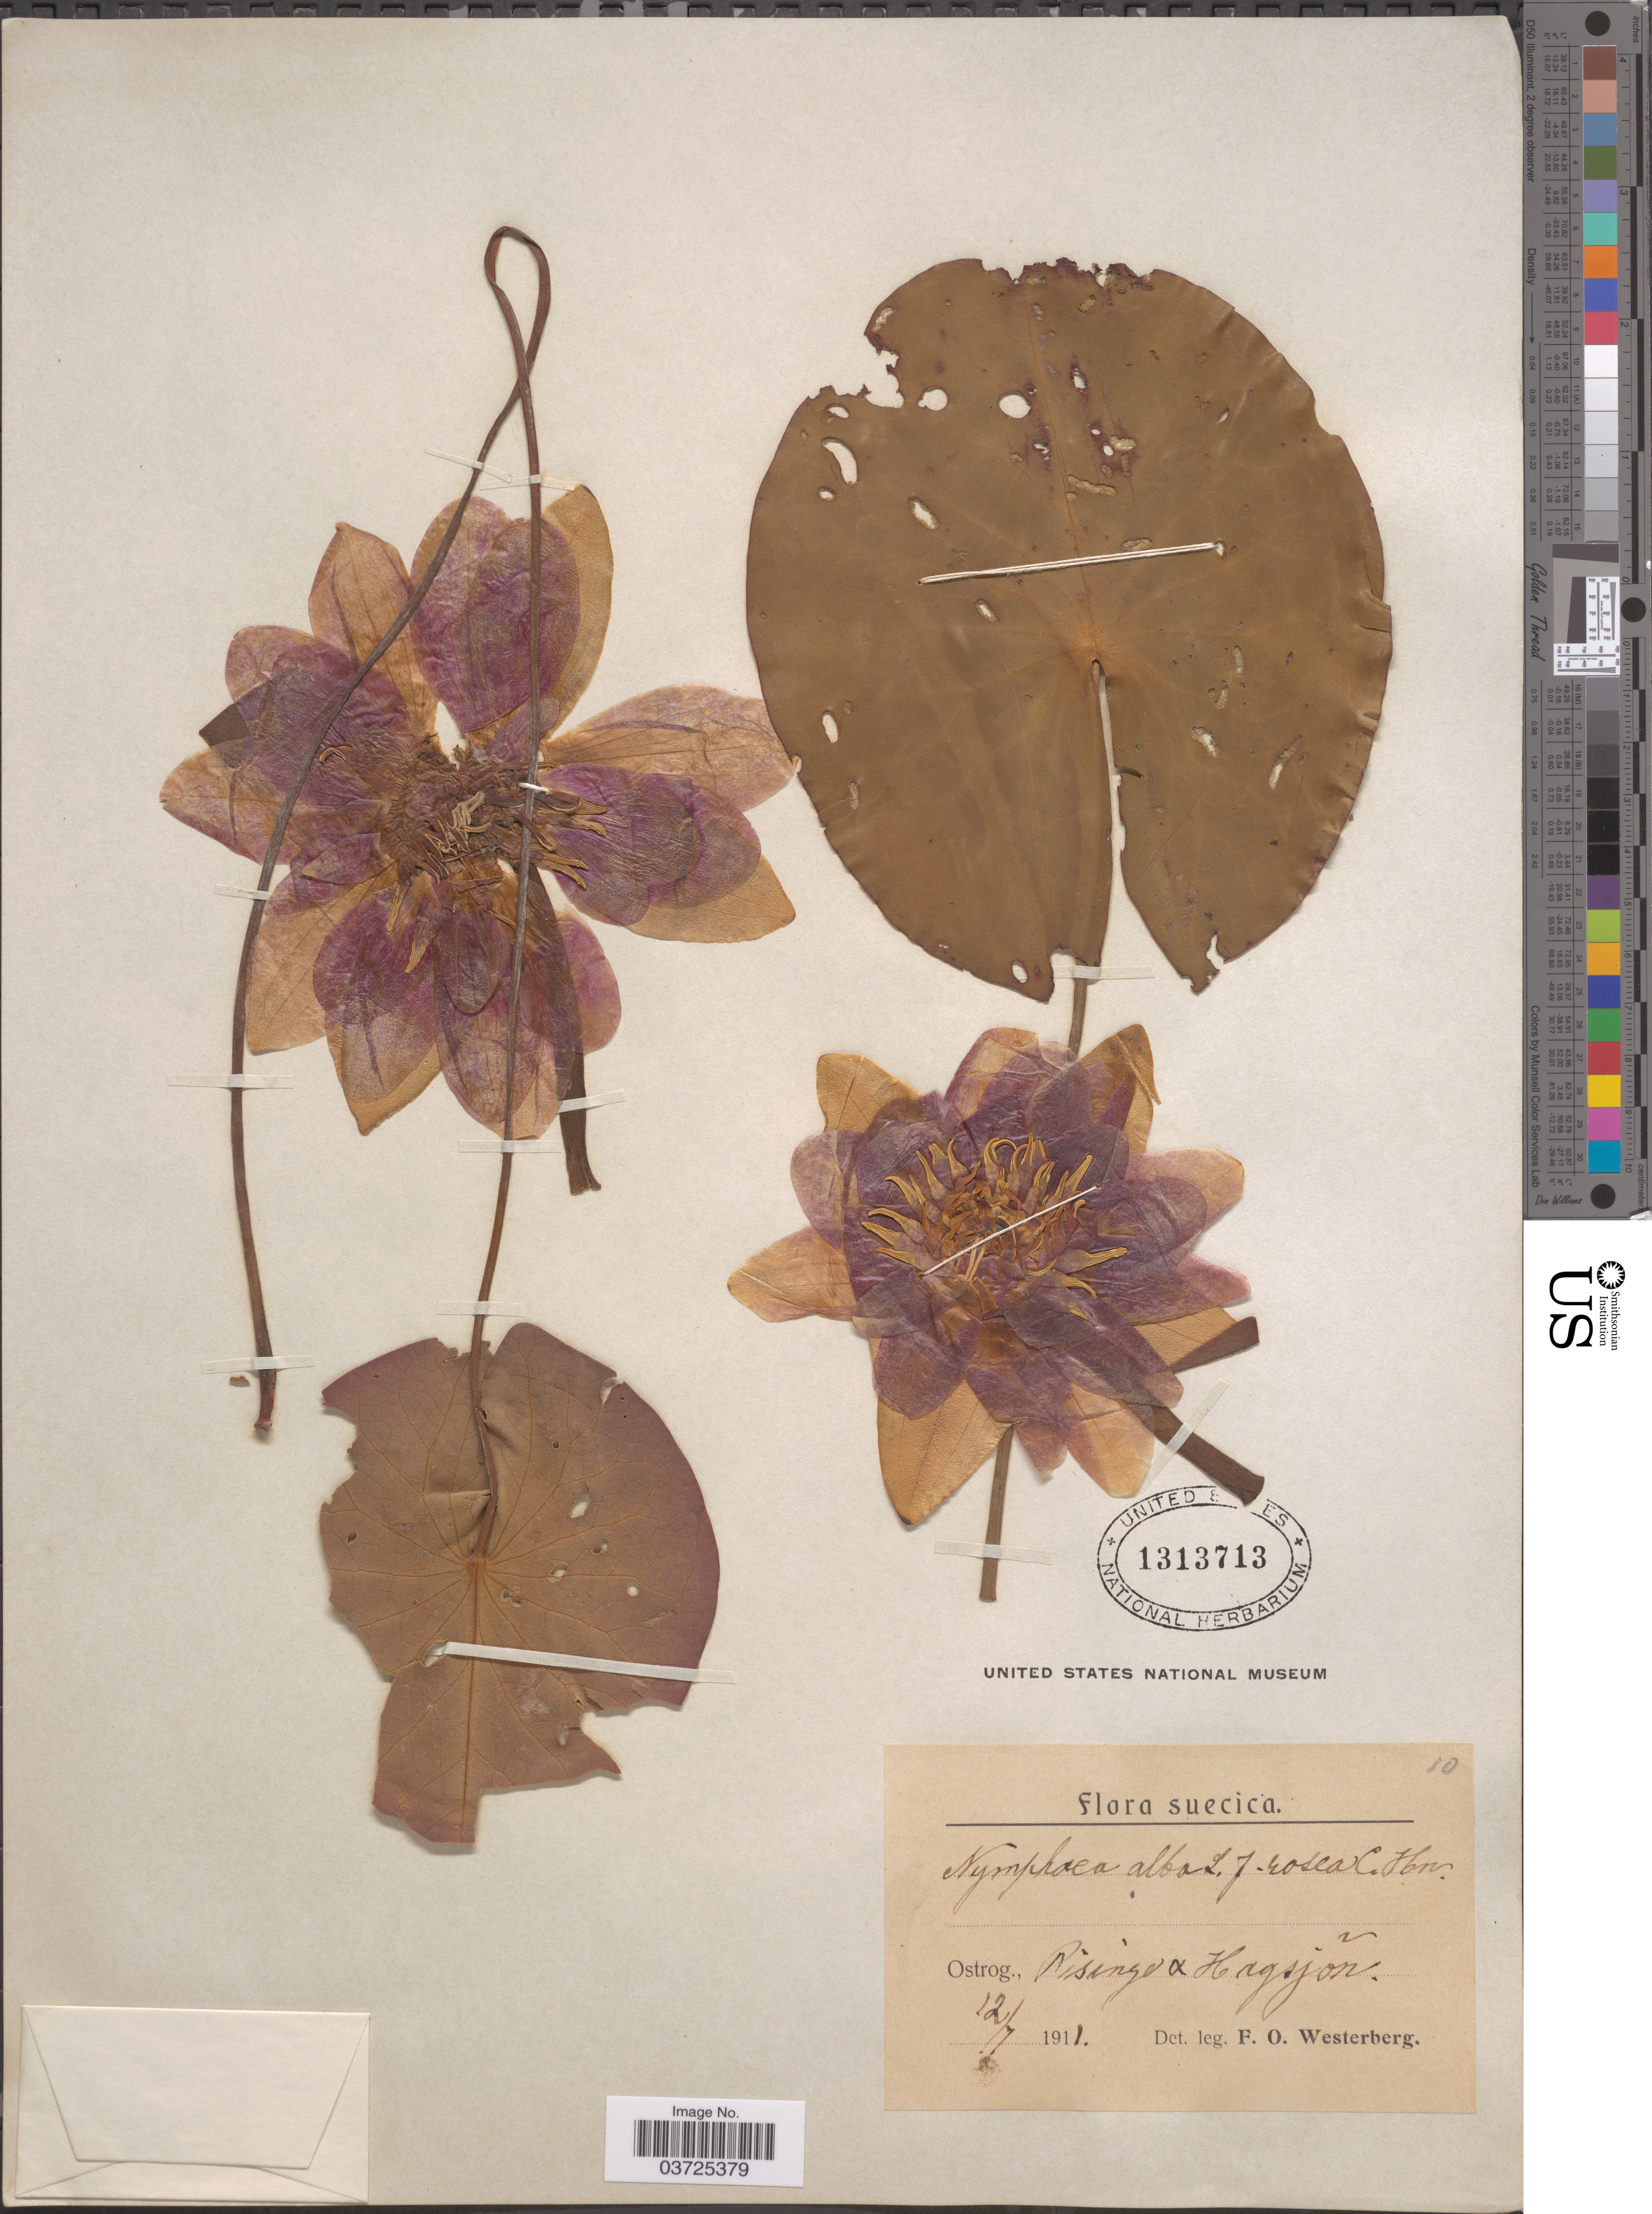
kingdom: Plantae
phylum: Tracheophyta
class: Magnoliopsida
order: Nymphaeales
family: Nymphaeaceae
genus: Nymphaea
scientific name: Nymphaea alba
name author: L.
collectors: F. Westerberg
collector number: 10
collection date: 1911-07-12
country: Sweden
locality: Suecica. Ostrog., Risinge & Hagsjoñ.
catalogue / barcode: US 1313713